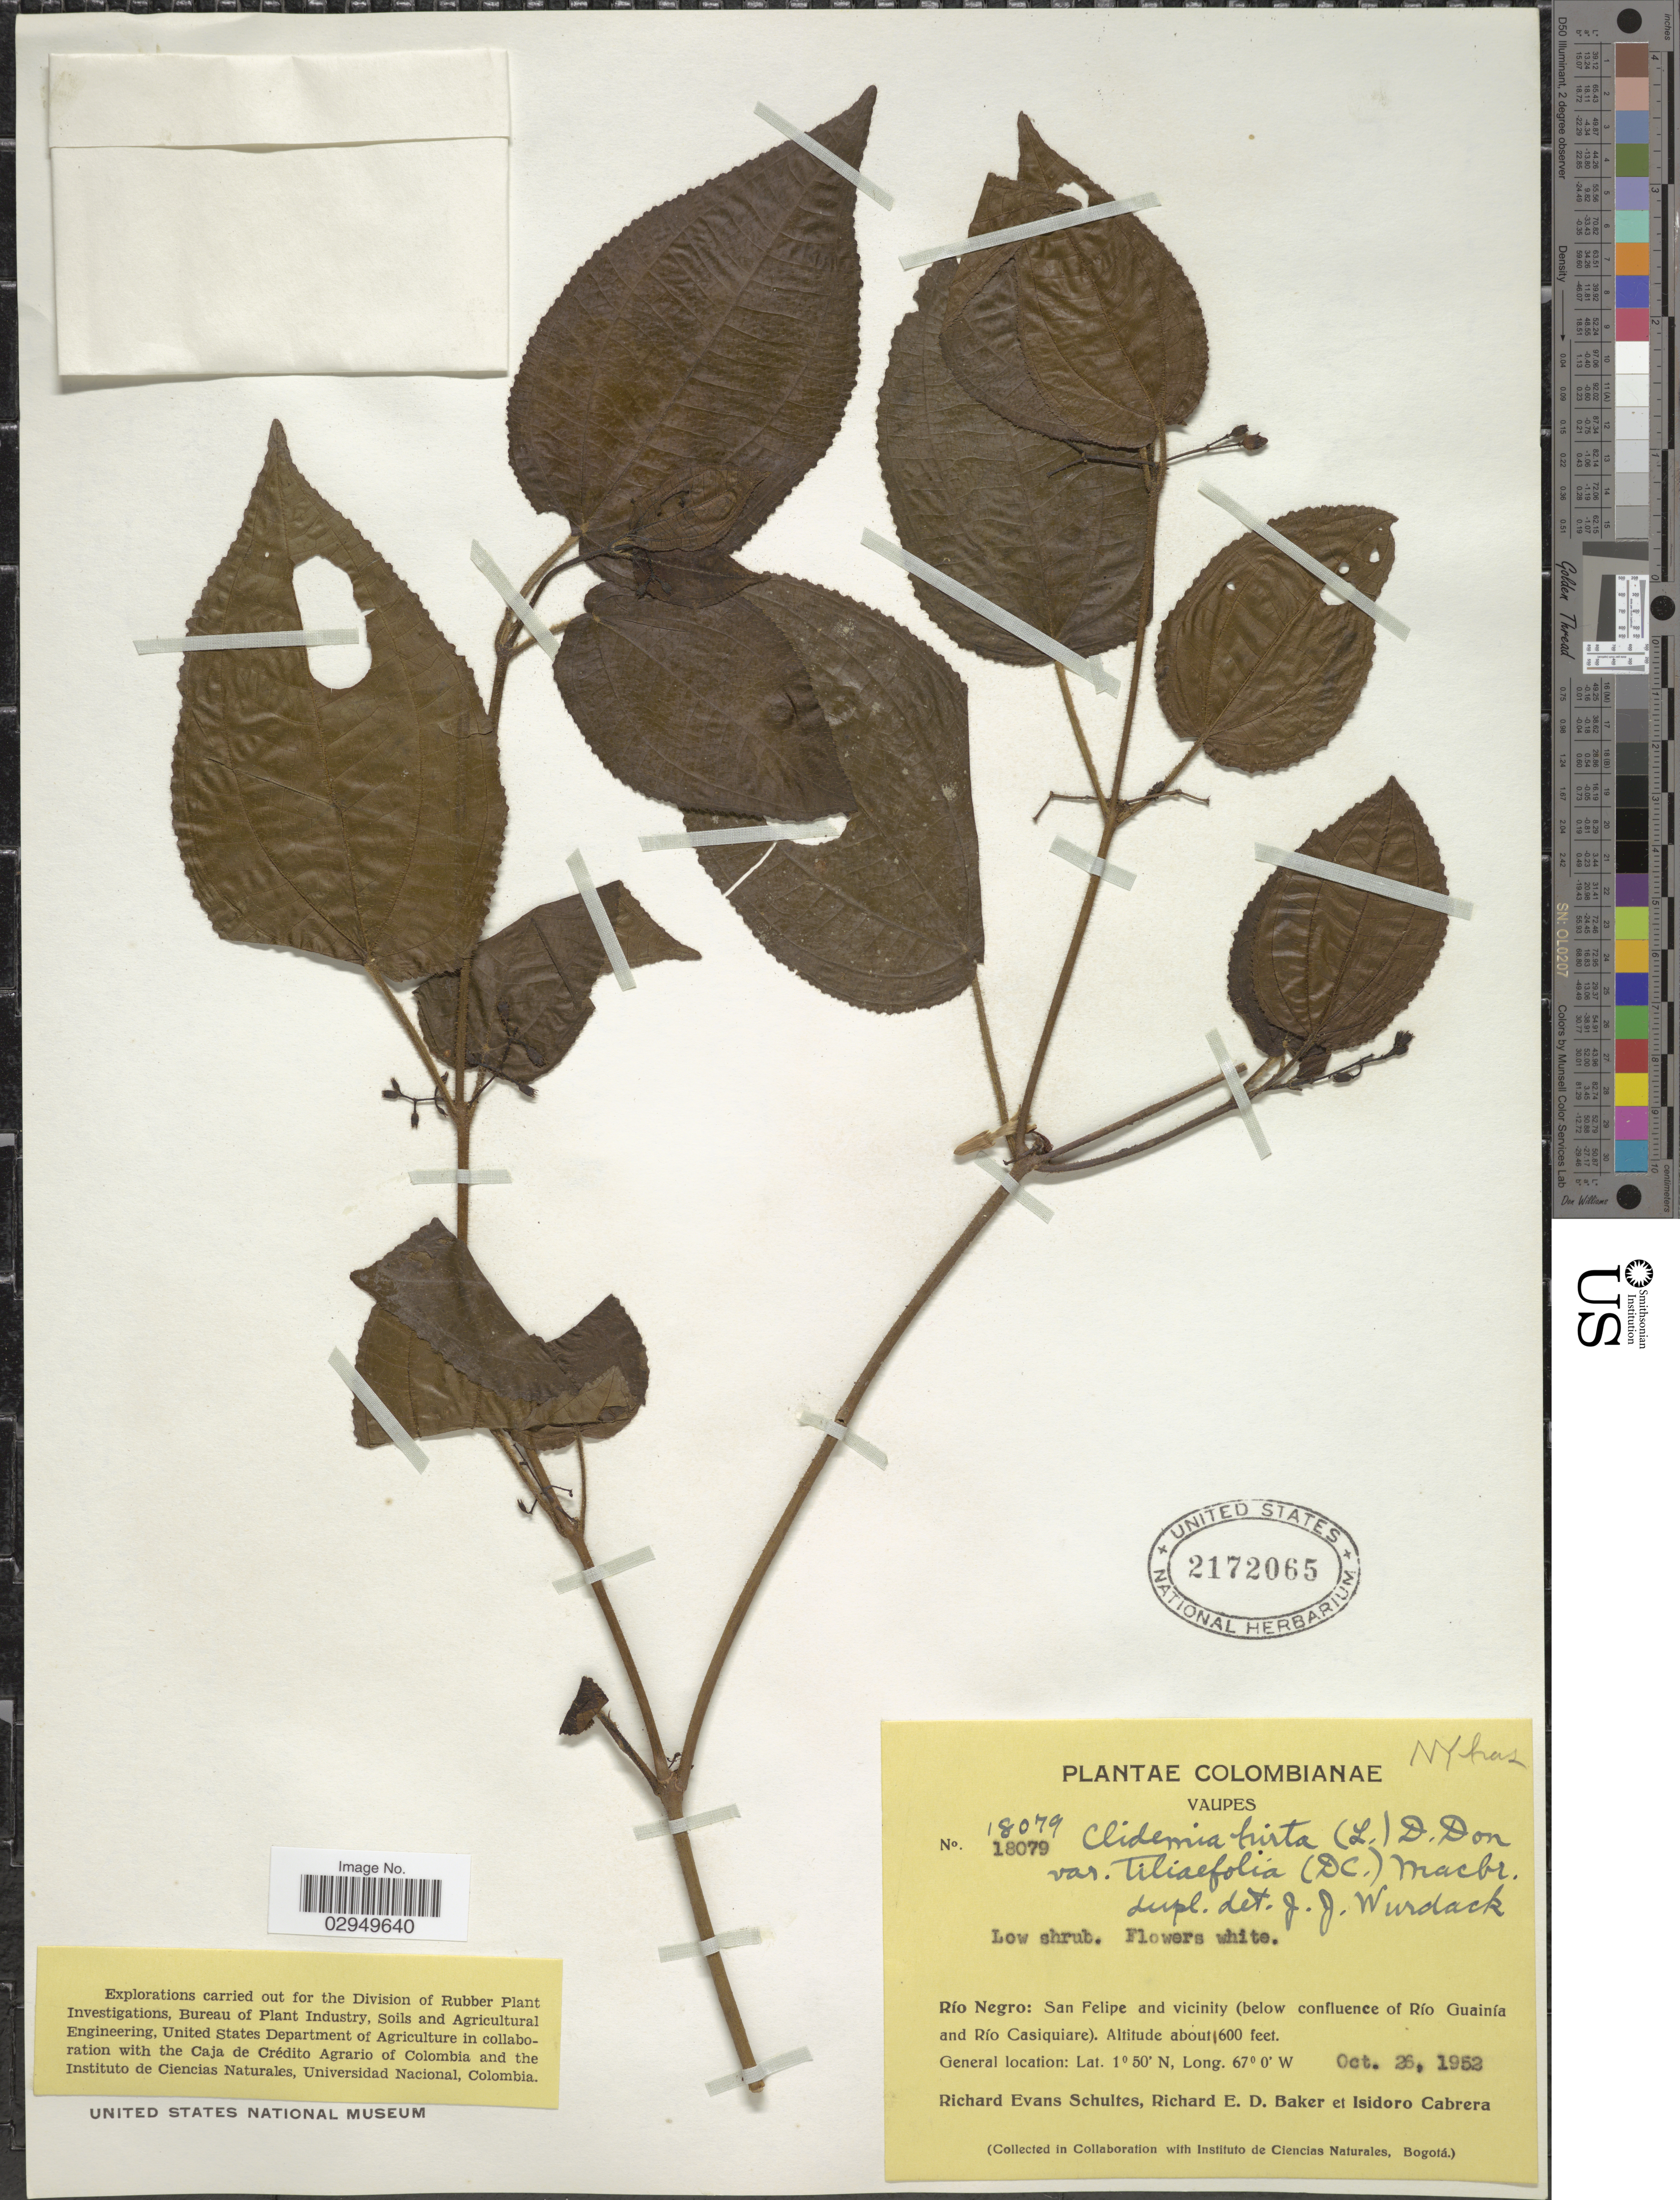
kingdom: Plantae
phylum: Tracheophyta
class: Magnoliopsida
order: Myrtales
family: Melastomataceae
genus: Clidemia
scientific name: Clidemia hirta var. tiliifolia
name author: (DC.) J.F. Macbr.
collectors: R. E. Schultes, R. E. D. Baker & I. Cabrera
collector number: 18079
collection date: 1952-10-26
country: Colombia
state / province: Vaupés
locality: Río Negro: San Felipe and vicinity (below confluence of Río Guainía and Río Casiquiare).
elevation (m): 183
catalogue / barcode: US 2172065